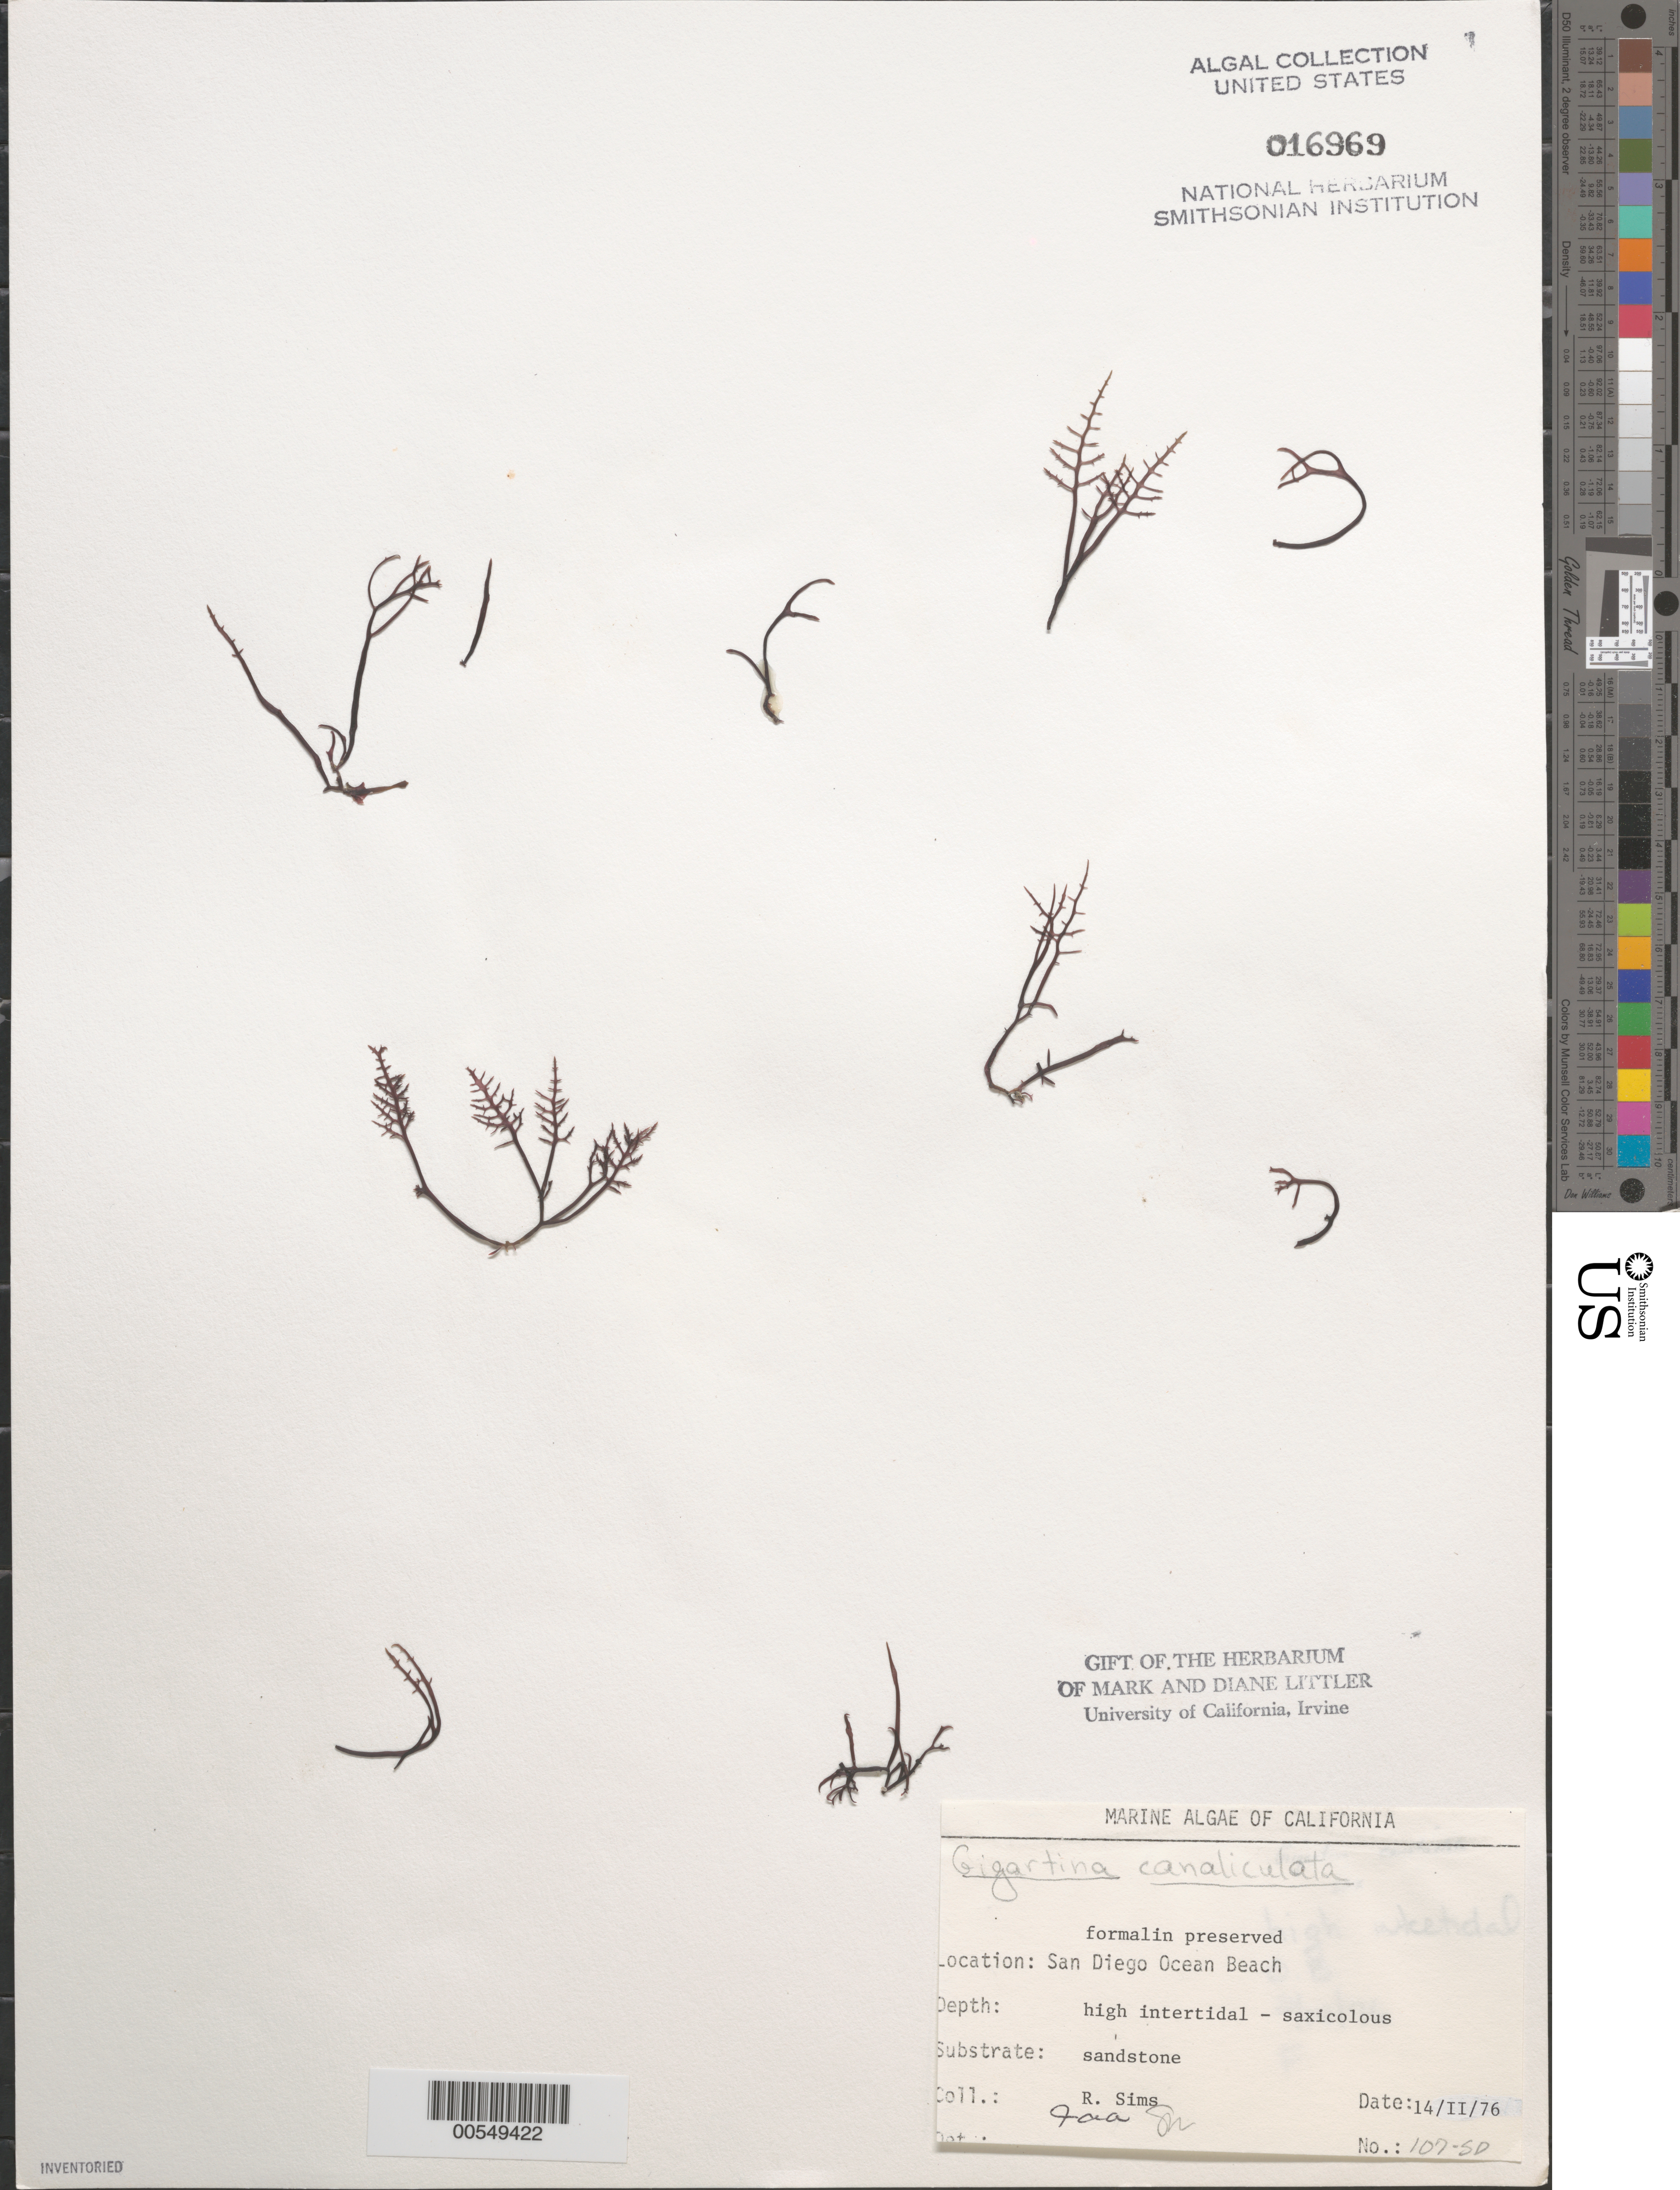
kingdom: Plantae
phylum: Rhodophyta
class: Florideophyceae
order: Gigartinales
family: Gigartinaceae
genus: Chondracanthus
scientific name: Chondracanthus canaliculatus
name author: (Harv.) Guiry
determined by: Algae name updating Project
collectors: R. H. Sims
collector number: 107-SD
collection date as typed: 14 Feb 1976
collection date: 1976-02-14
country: United States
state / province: California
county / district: San Diego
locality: Ocean Beach, end of Del Monte Street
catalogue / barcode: US 16969